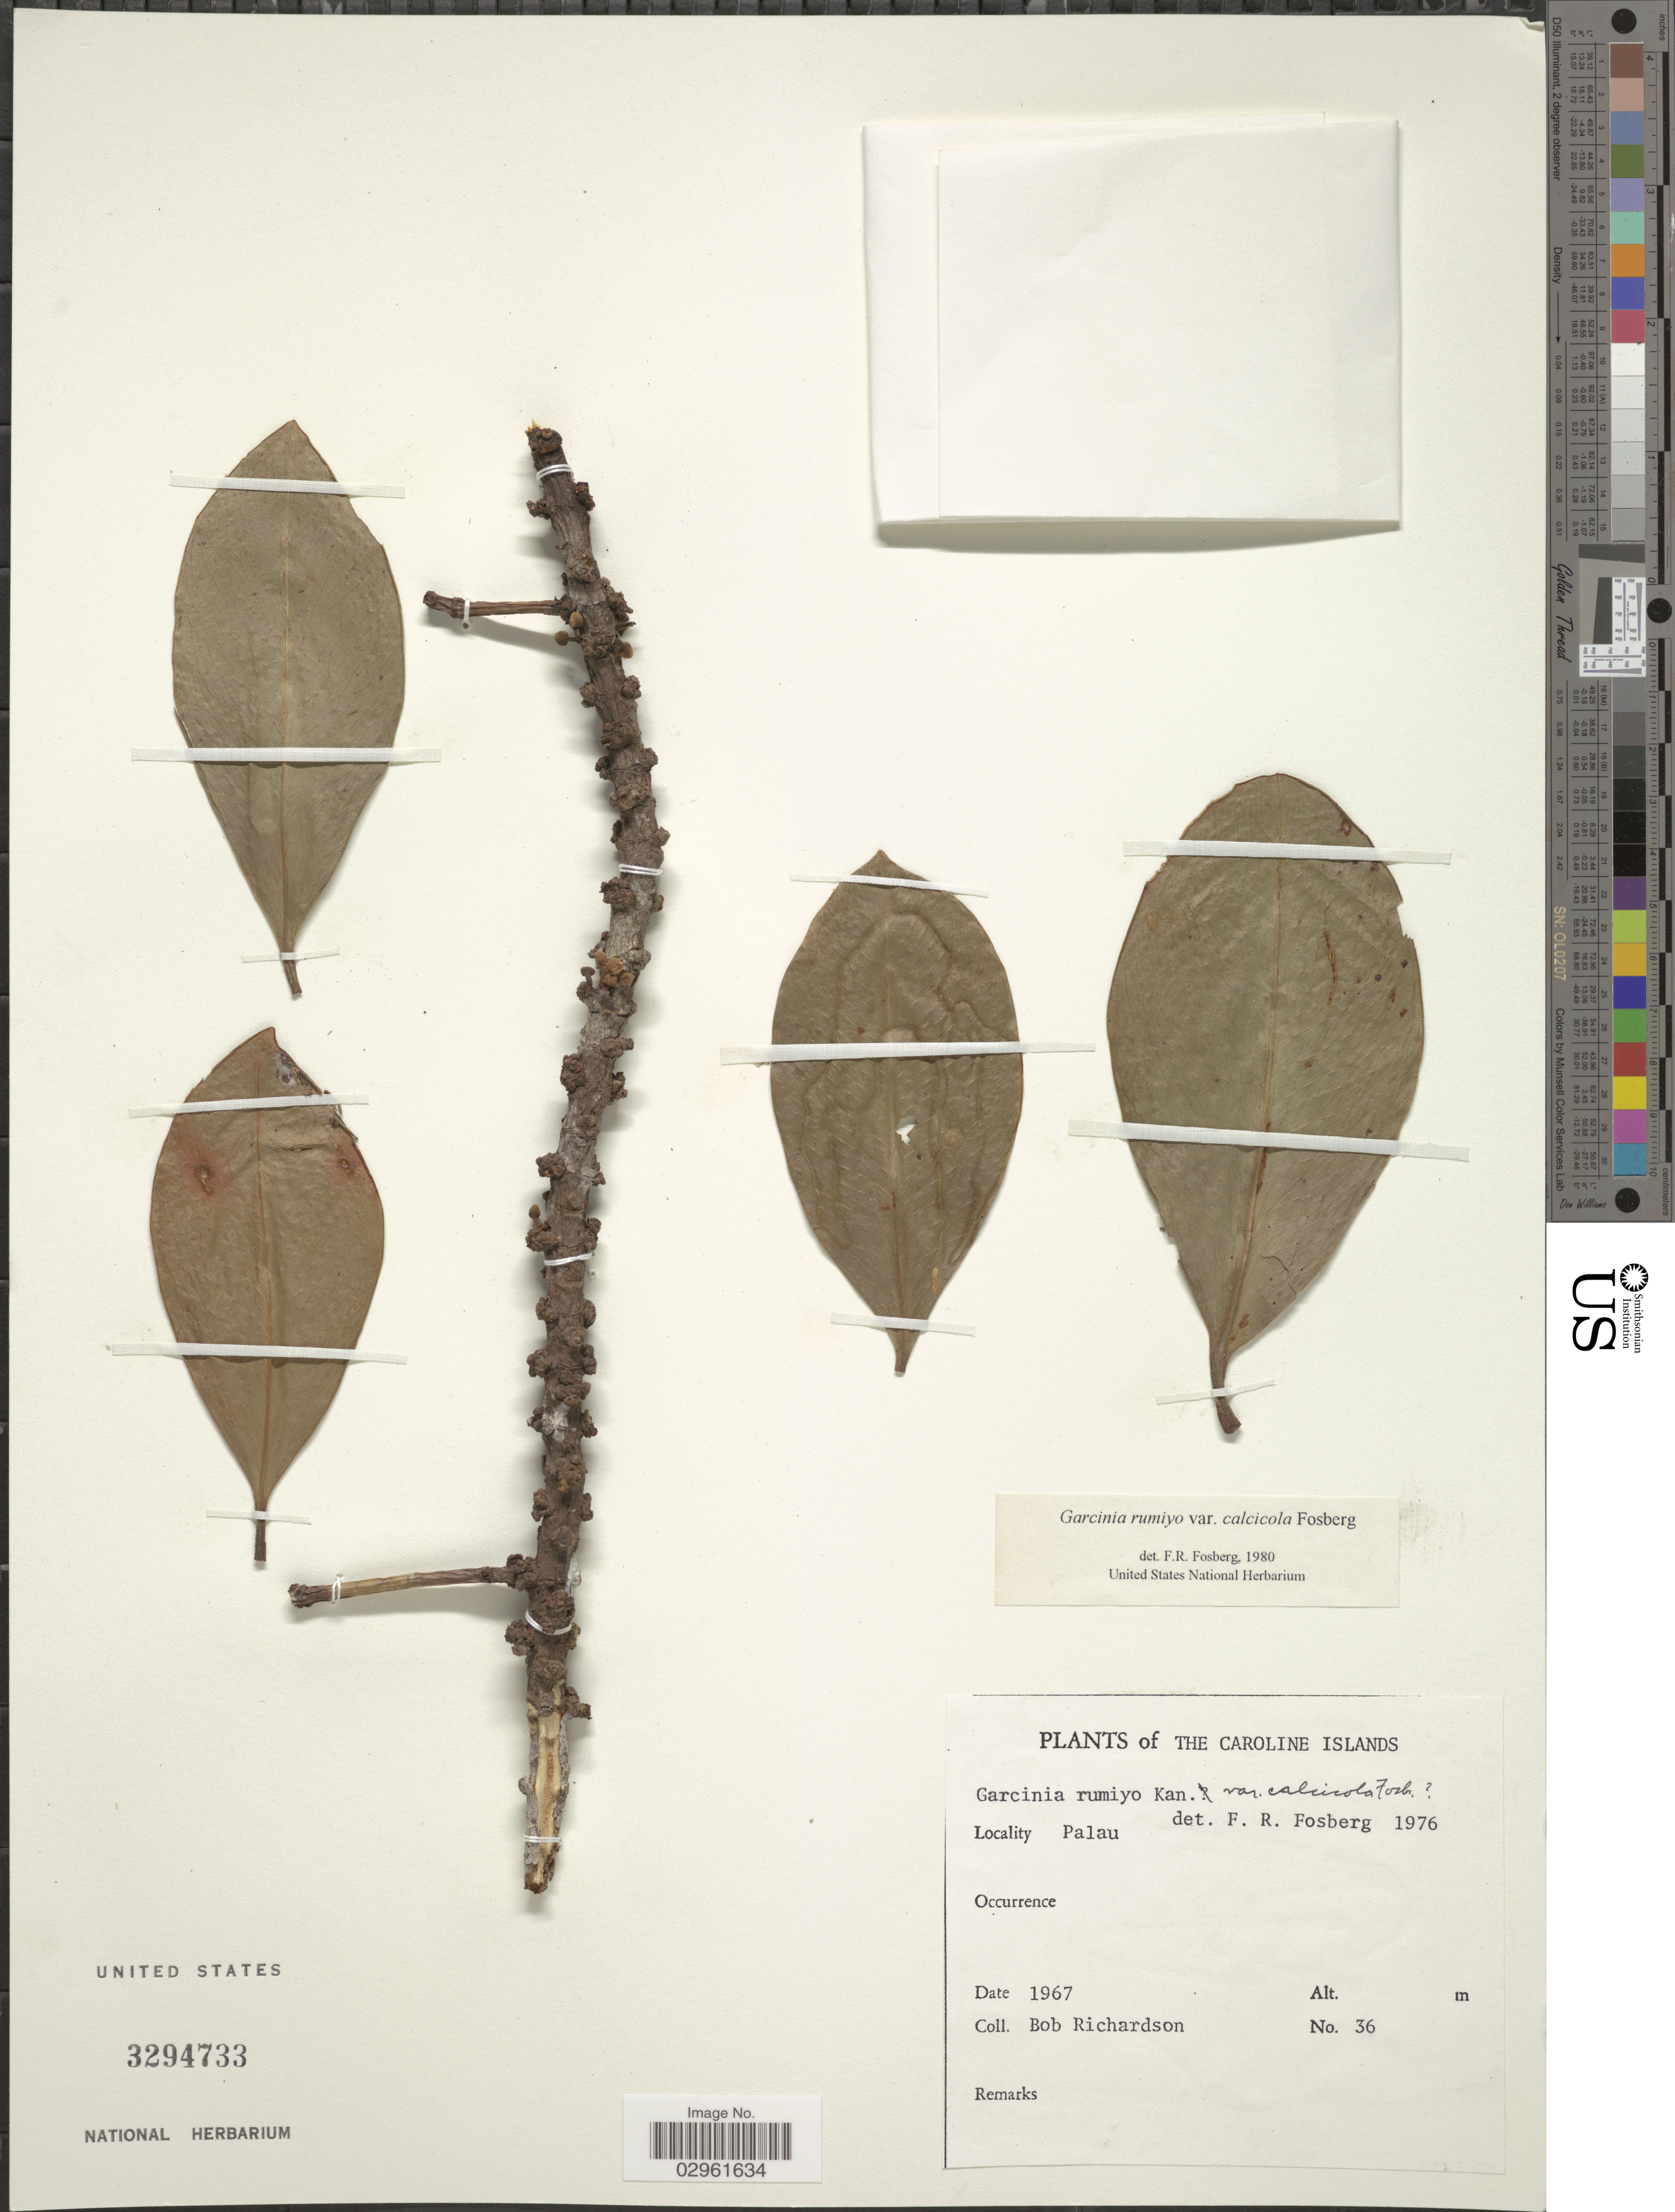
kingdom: Plantae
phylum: Tracheophyta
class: Magnoliopsida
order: Malpighiales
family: Clusiaceae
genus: Garcinia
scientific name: Garcinia rumiyo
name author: Kaneh.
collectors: B. Richardson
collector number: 36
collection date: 1967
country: Palau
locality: Caroline Islands. Palau.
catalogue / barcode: US 3294733